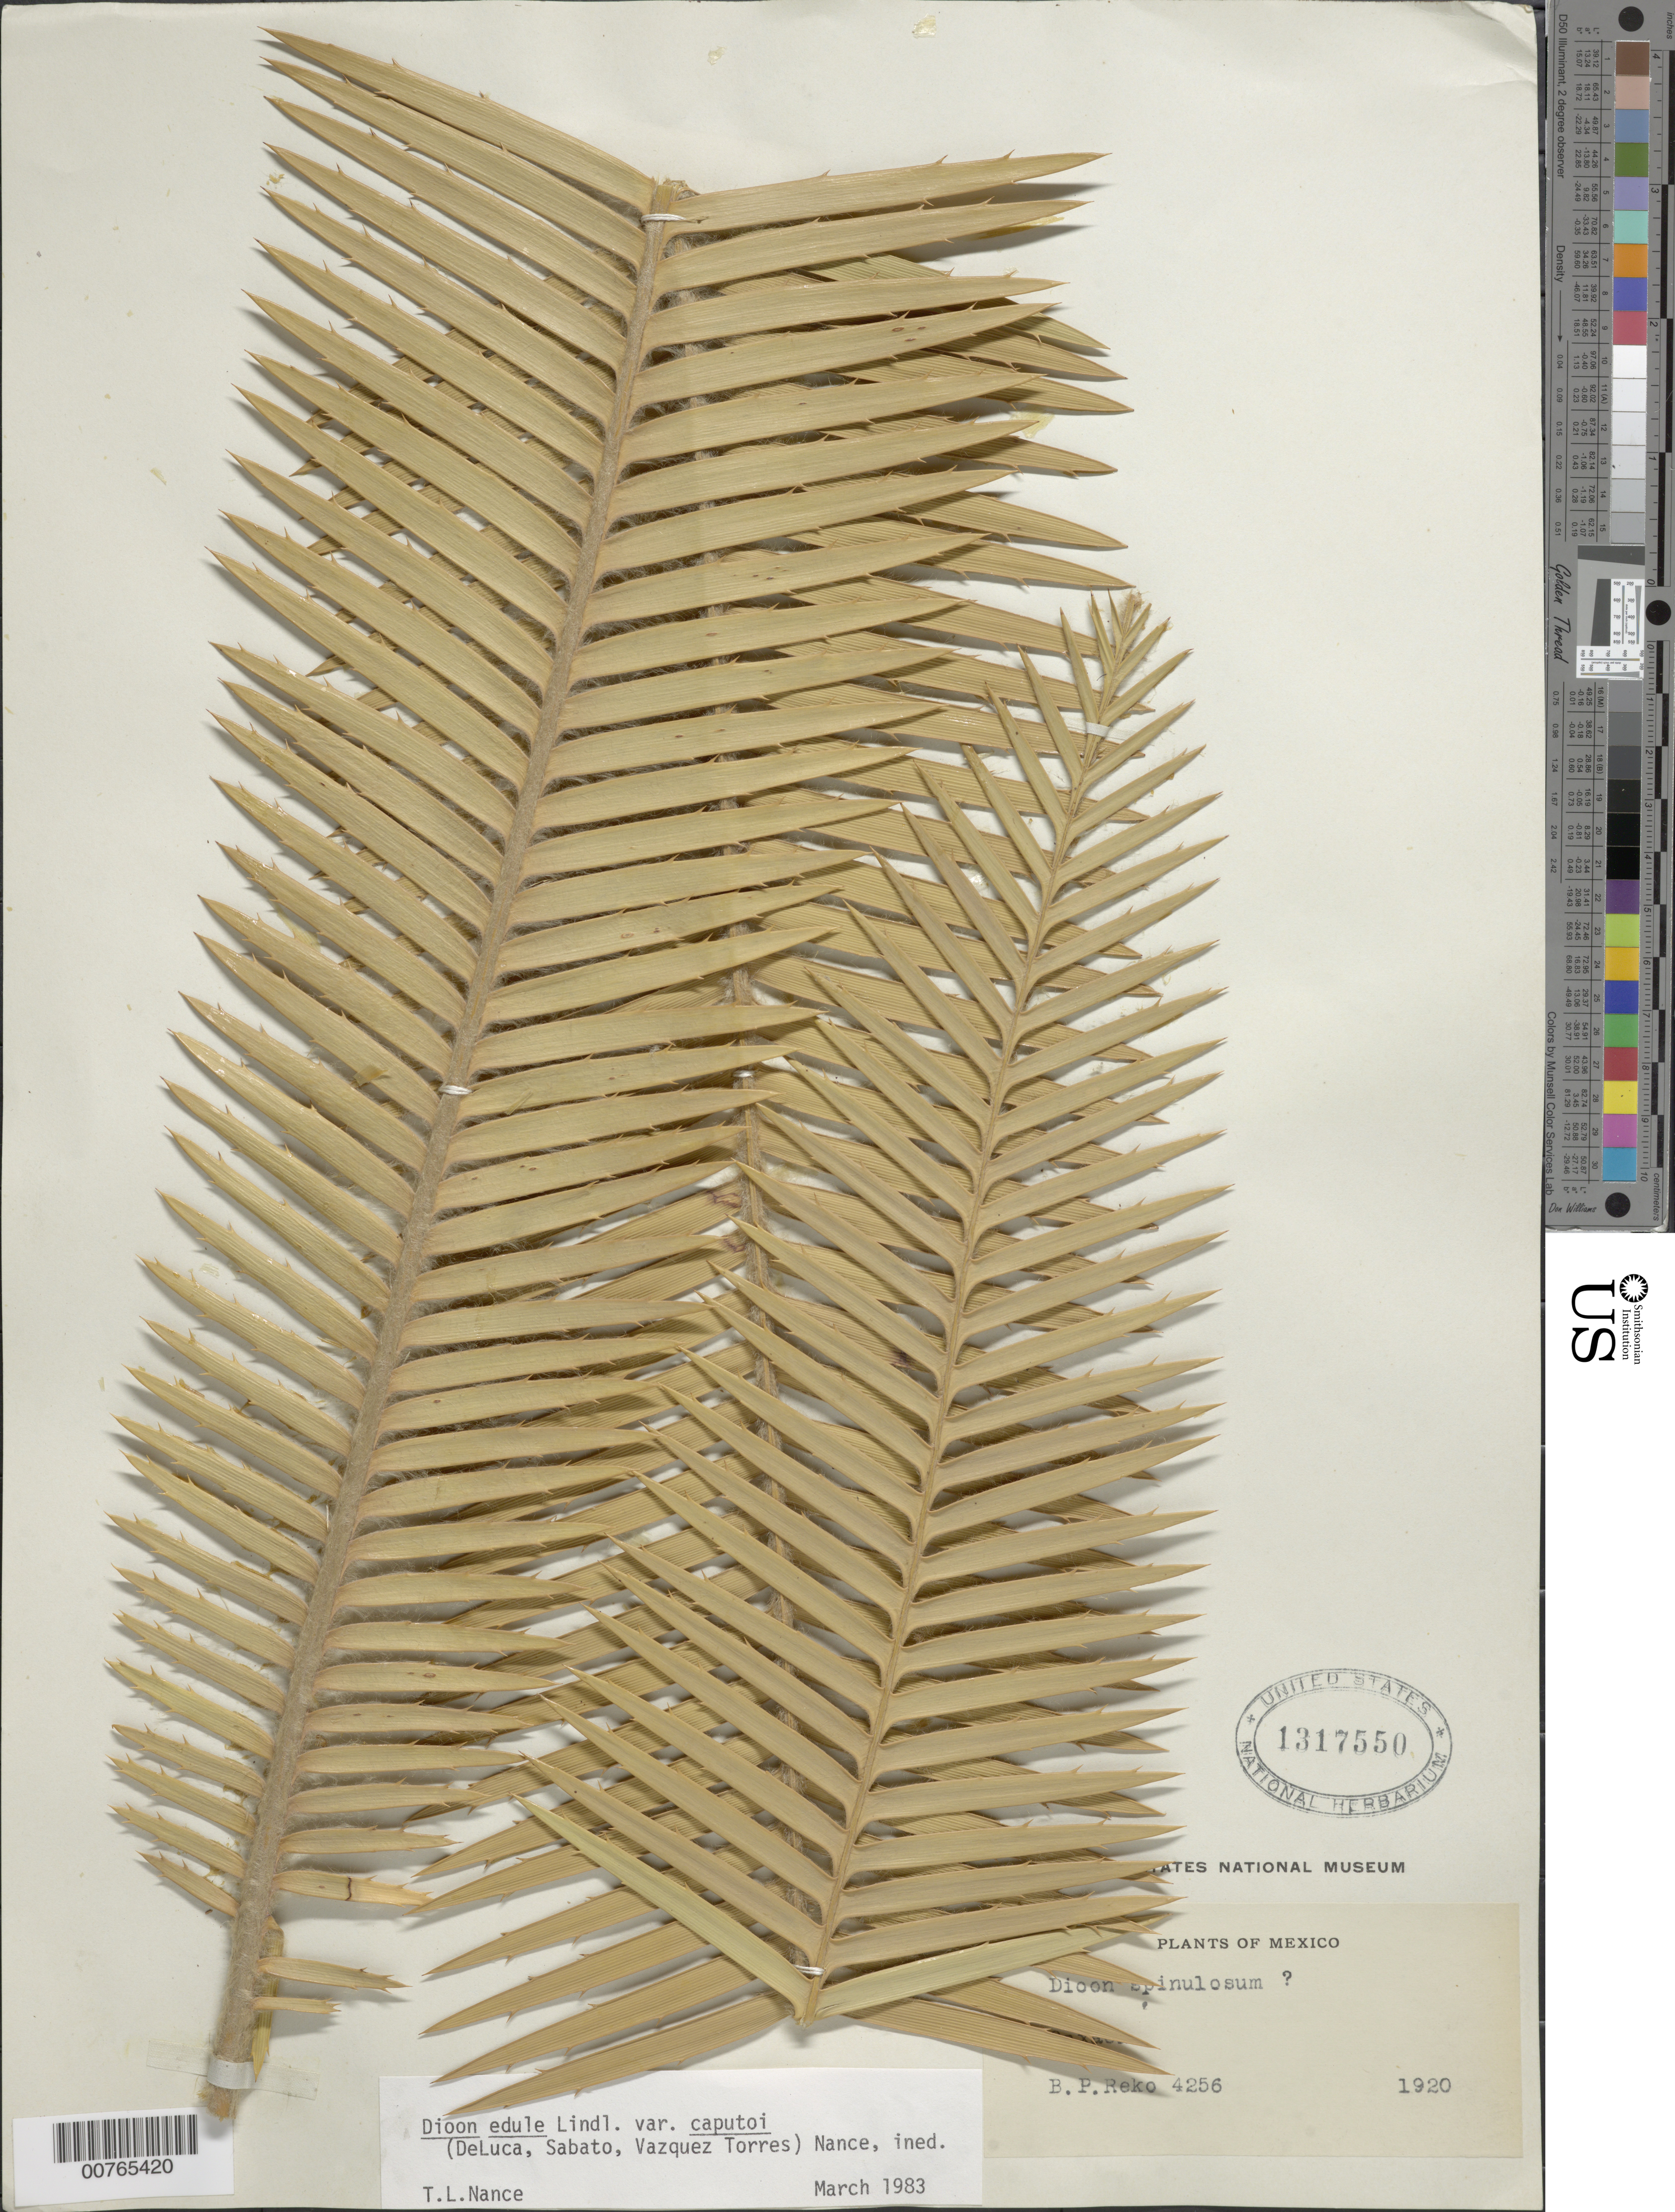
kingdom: Plantae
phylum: Tracheophyta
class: Cycadopsida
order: Cycadales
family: Zamiaceae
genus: Dioon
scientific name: Dioon caputoi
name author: De Luca et al.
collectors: B. P. Reko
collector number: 4256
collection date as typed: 1920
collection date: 1920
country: Mexico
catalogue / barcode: US 1317550